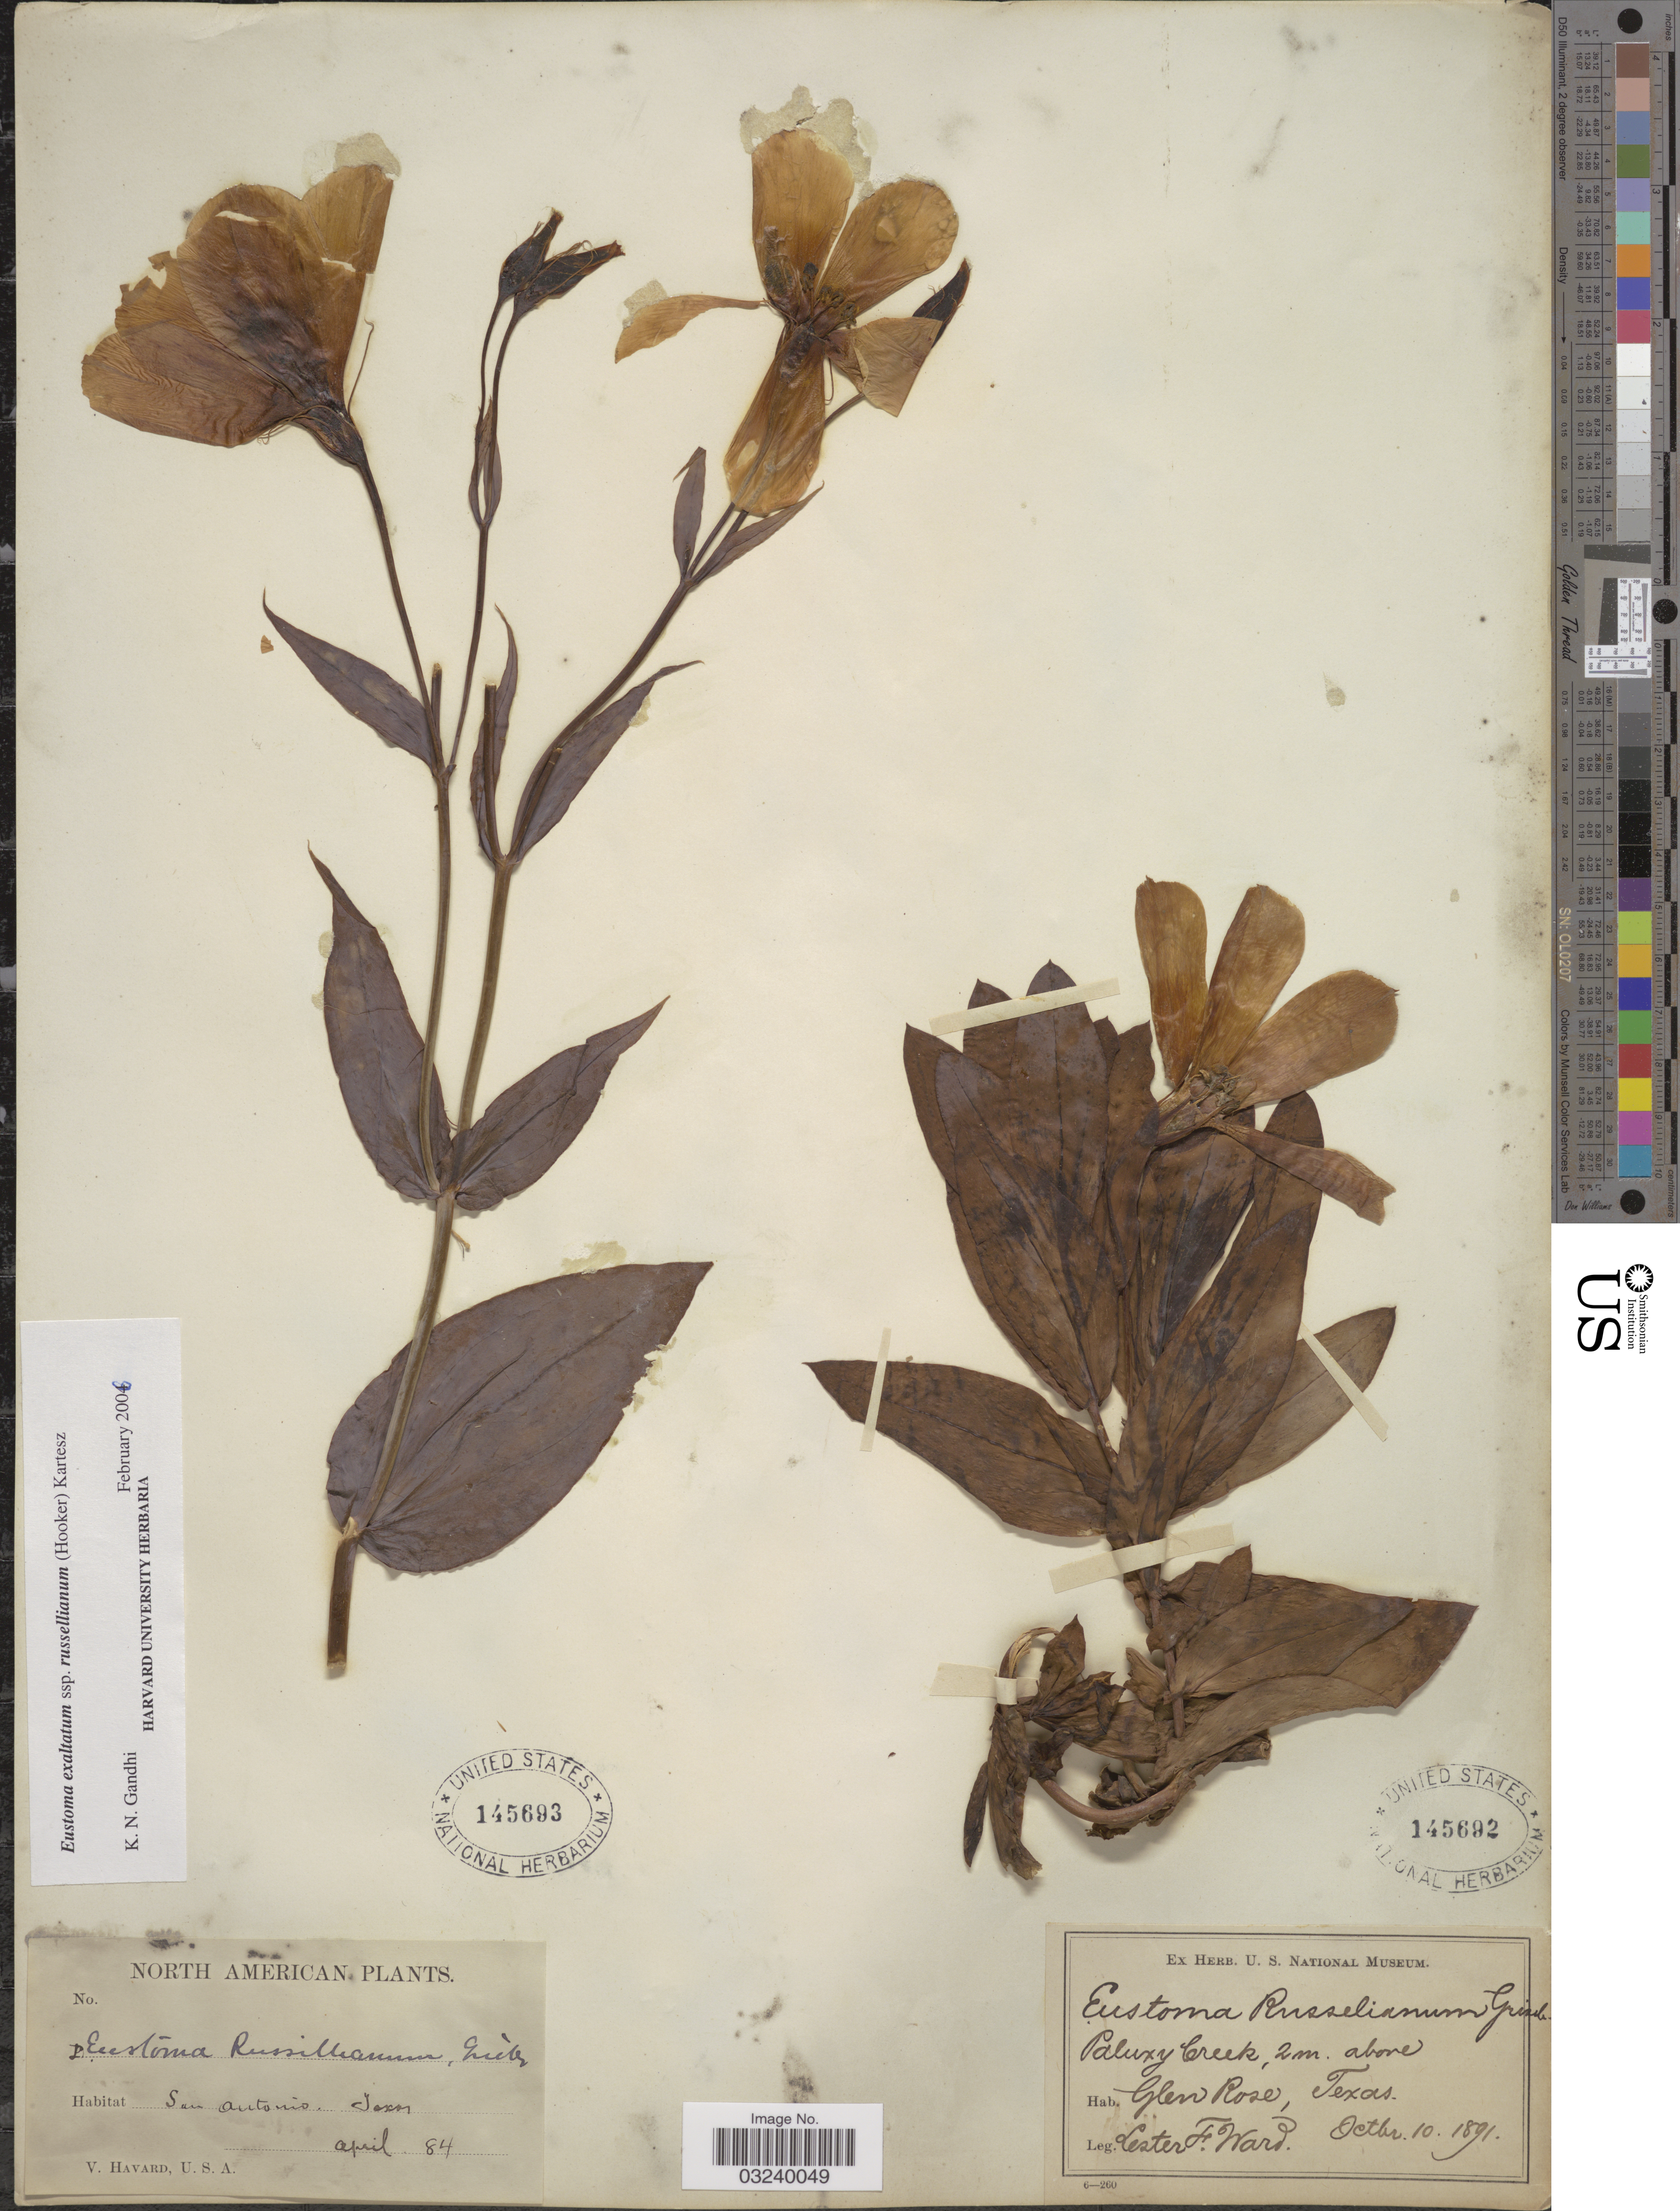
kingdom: Plantae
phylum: Tracheophyta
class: Magnoliopsida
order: Gentianales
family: Gentianaceae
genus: Eustoma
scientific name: Eustoma grandiflorum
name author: (Raf.) Shinners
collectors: V. Havard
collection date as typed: Transcribed d/m/y: /4/84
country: United States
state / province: Texas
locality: San Antonio, Texas.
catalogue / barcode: US 145693